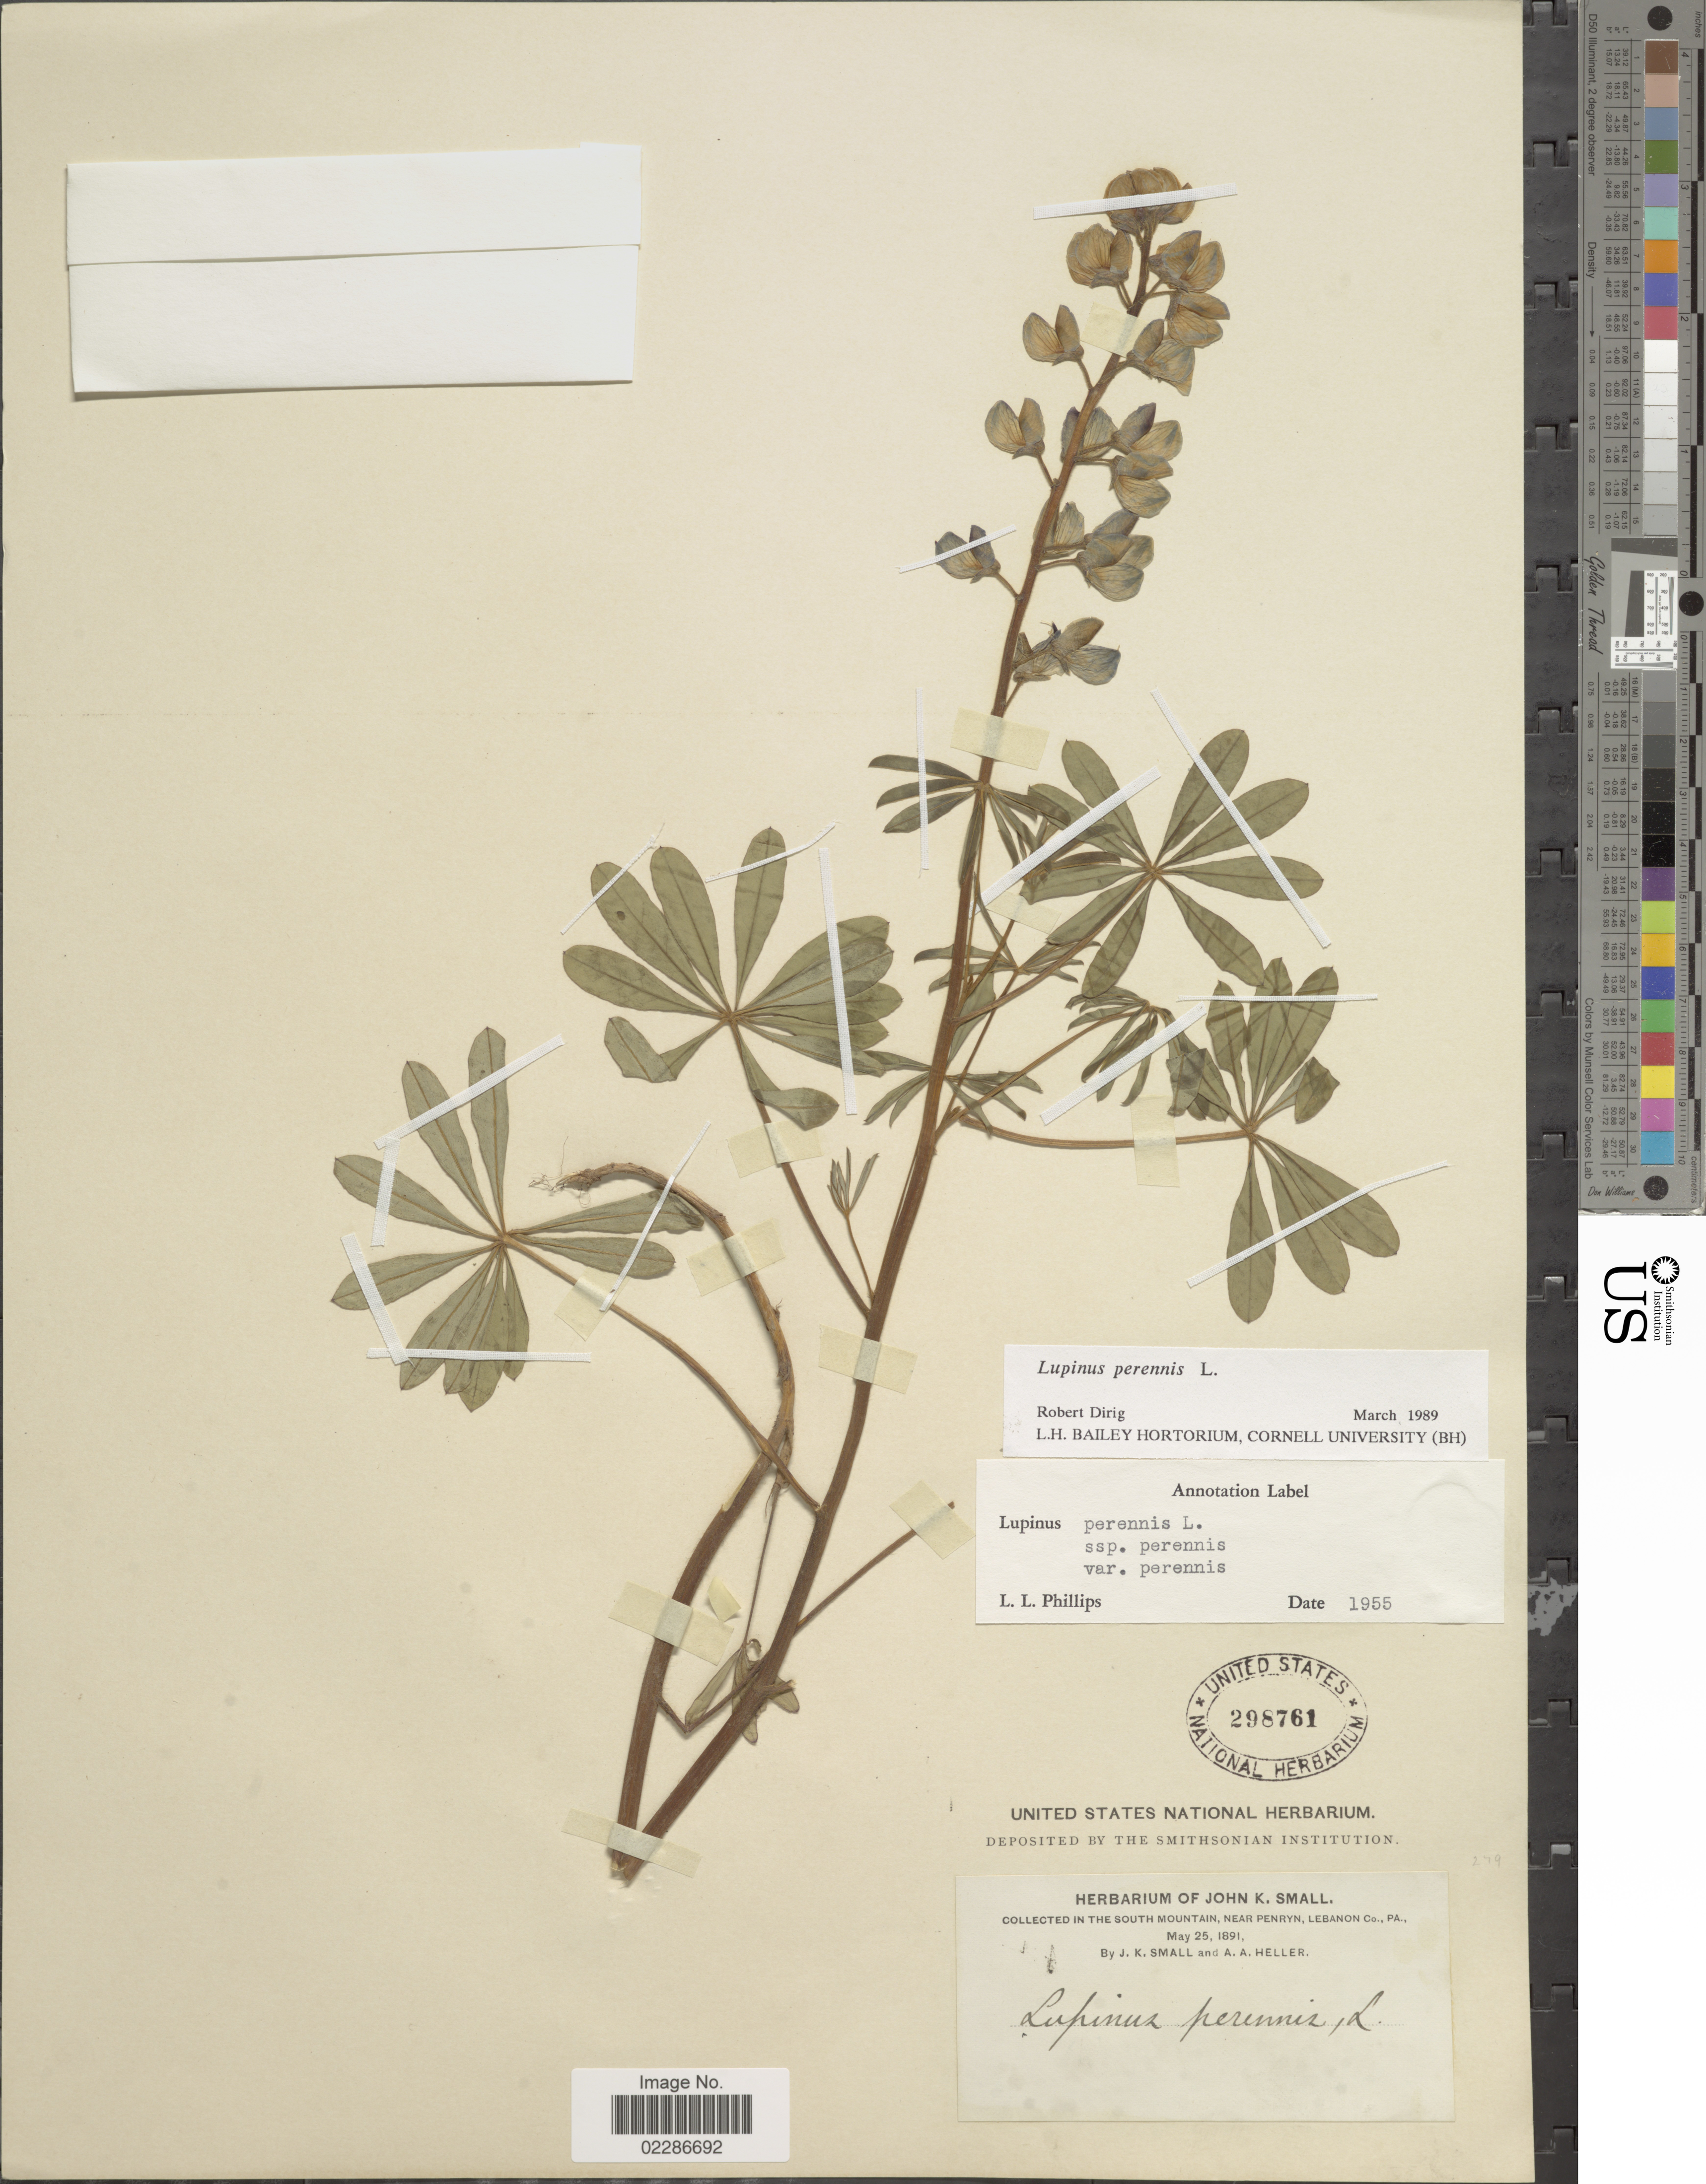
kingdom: Plantae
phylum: Tracheophyta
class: Magnoliopsida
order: Fabales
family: Fabaceae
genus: Lupinus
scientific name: Lupinus perennis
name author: L.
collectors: J. K. Small & A. A. Heller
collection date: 1891-05-25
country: United States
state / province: Pennsylvania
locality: In the South Mountain, near Penryn, Lebanon Co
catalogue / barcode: US 298761